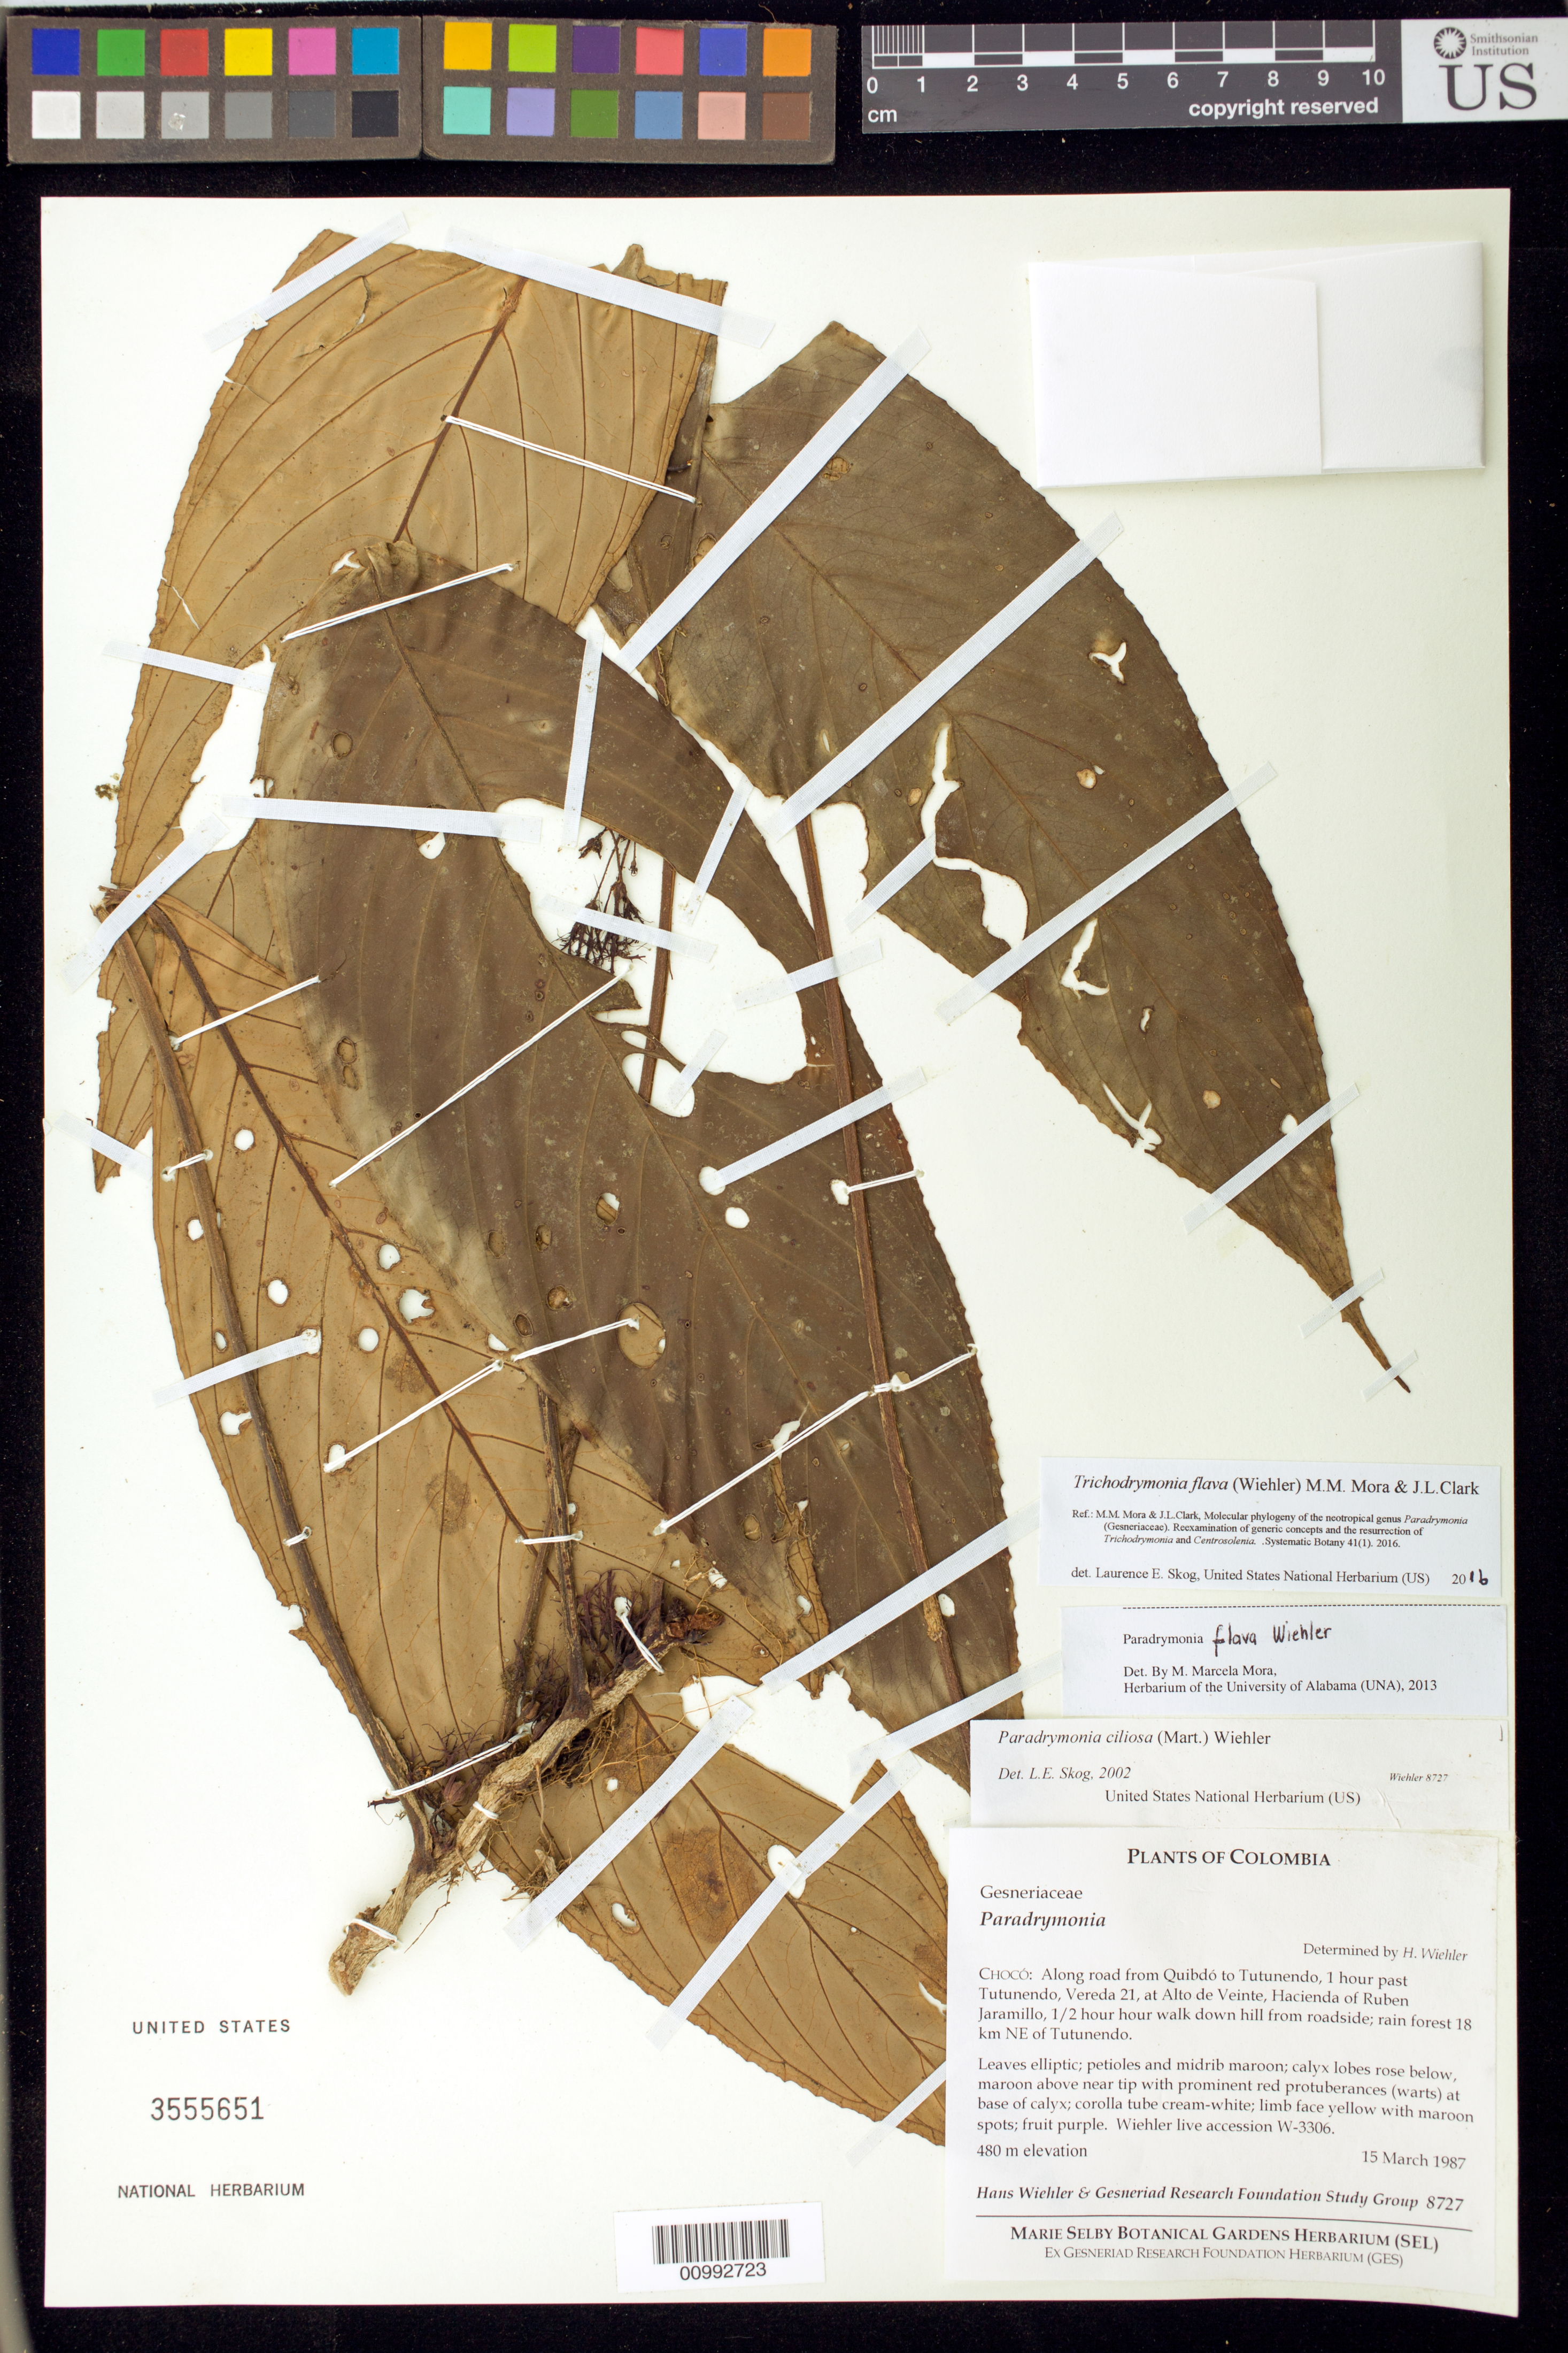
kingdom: Plantae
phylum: Tracheophyta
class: Magnoliopsida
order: Lamiales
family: Gesneriaceae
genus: Trichodrymonia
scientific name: Trichodrymonia flava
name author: (Wiehler) M.M. Mora & J.L. Clark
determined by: Skog, Laurence E.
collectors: H. J. Wiehler & GRF Study Group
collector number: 8727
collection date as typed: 15 Mar 1987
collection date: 1987-03-15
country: Colombia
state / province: Chocó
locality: Chocó: along road from Quibdó to Tutunendo,Vereda 21, at Alto de Veinte, Hacienda of Ruben Jaramillo, 1/2 hour walk down hill from roadside; rain forest 18 km NE of Tutunendo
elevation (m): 480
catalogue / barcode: US 3555651